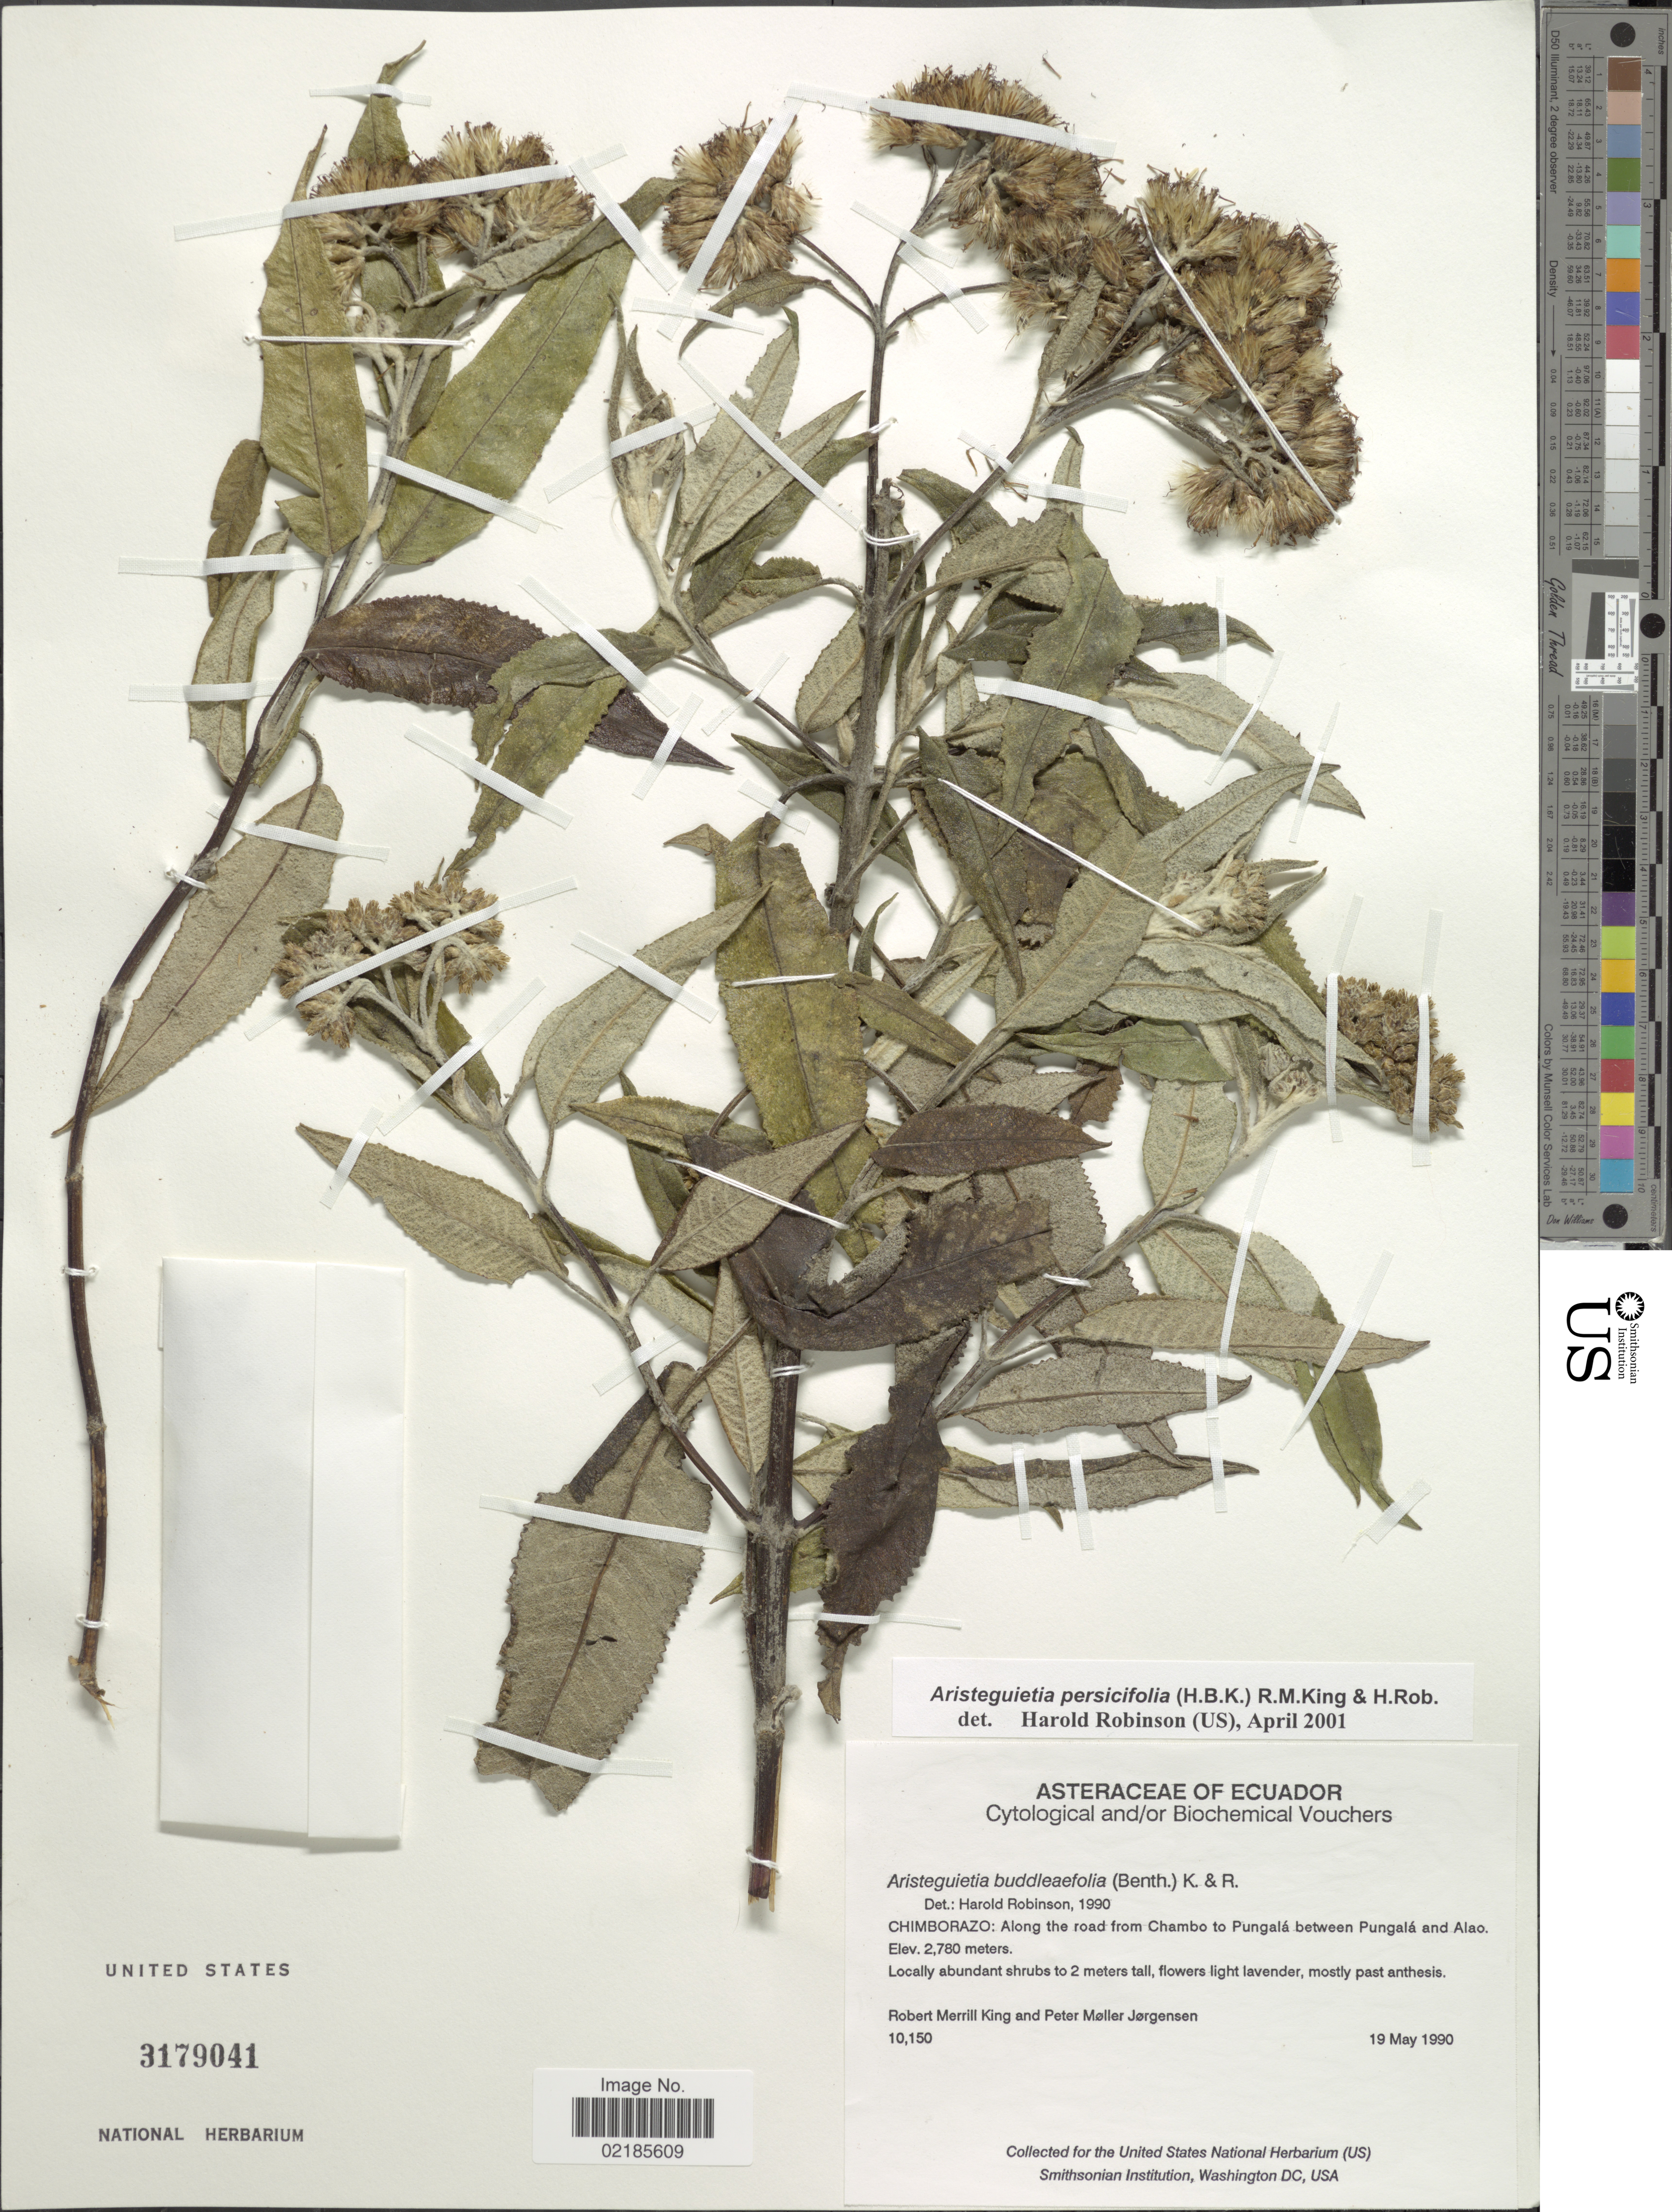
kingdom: Plantae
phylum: Tracheophyta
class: Magnoliopsida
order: Asterales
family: Asteraceae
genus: Aristeguietia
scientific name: Aristeguietia persicifolia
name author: (Kunth) R.M. King & H. Rob.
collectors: R. M. King & P. M. Jørgensen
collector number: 10150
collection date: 1990-05-19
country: Ecuador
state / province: Chimborazo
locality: Along the road from Chambo to Pungala, between Pungala and Alao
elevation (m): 2780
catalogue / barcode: US 3179041